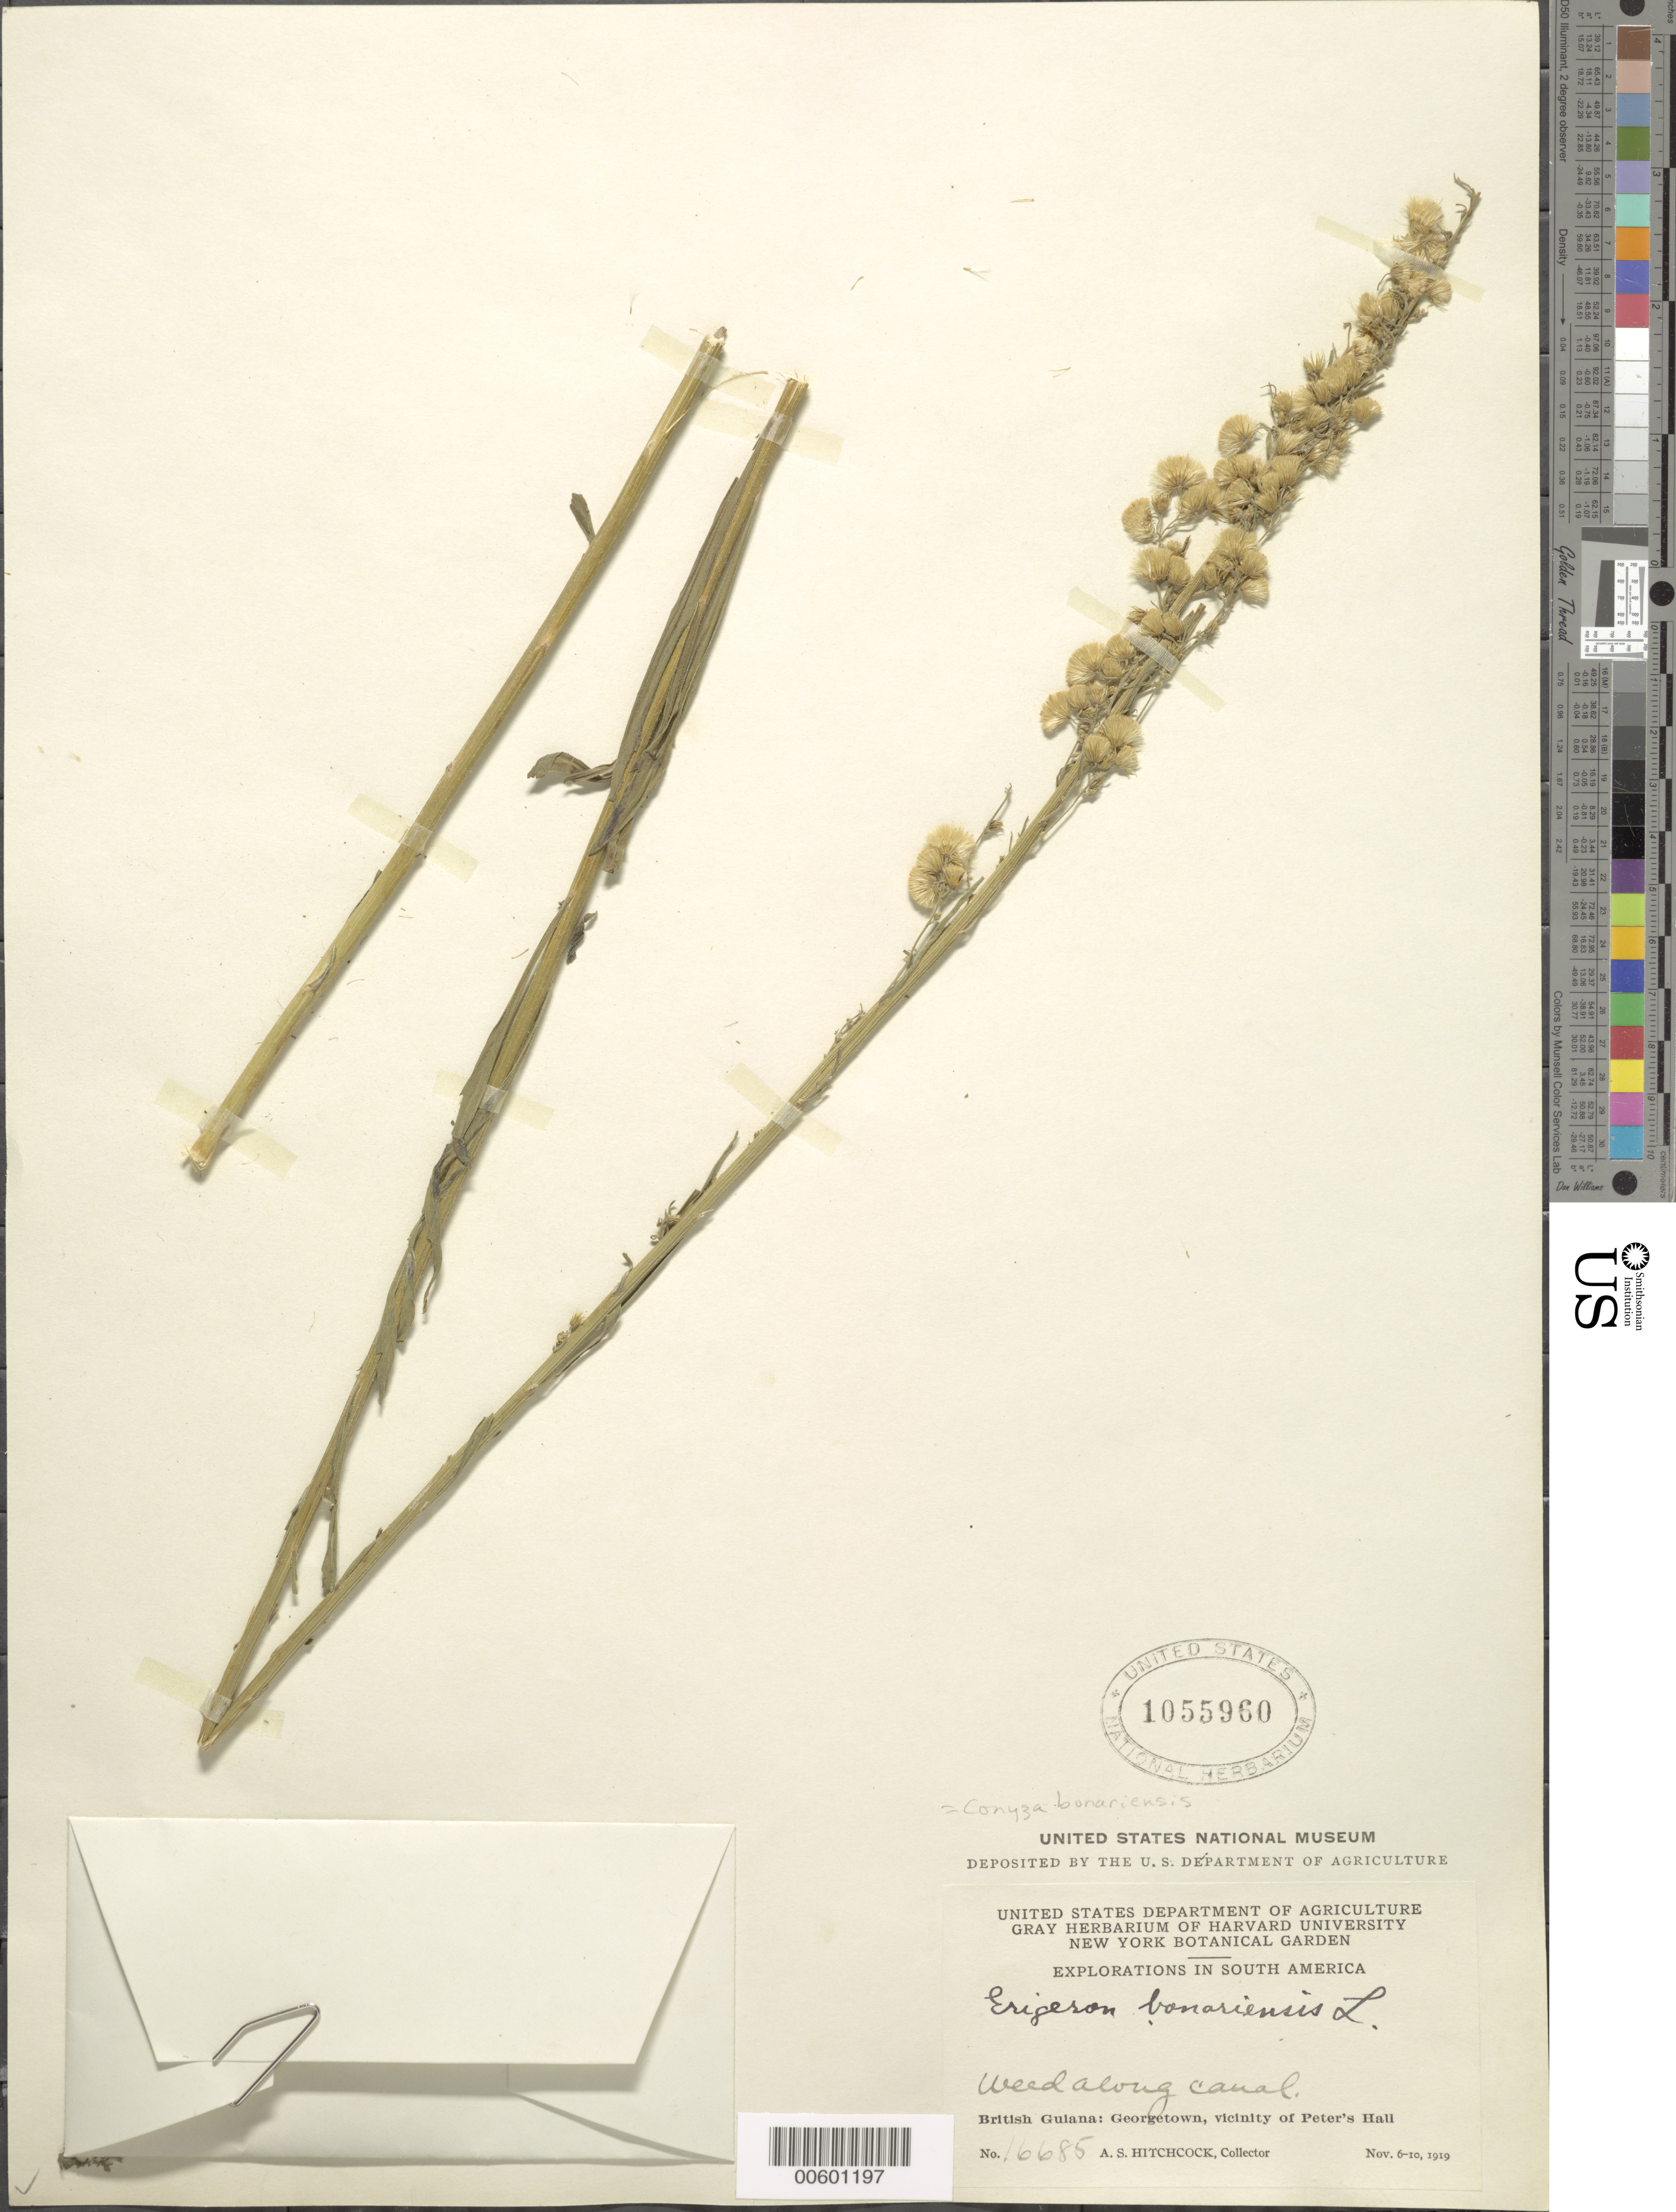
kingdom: Plantae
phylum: Tracheophyta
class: Magnoliopsida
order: Asterales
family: Asteraceae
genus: Conyza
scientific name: Conyza bonariensis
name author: (L.) Cronq.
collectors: A. S. Hitchcock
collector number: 16685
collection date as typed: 6-Nov-19 to 10-Nov-19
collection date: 1919-11-06/1919-11-10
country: Guyana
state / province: Demerara-Mahaica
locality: Georgetown, vic. of Peter's Hall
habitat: Along canal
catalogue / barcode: US 1055960